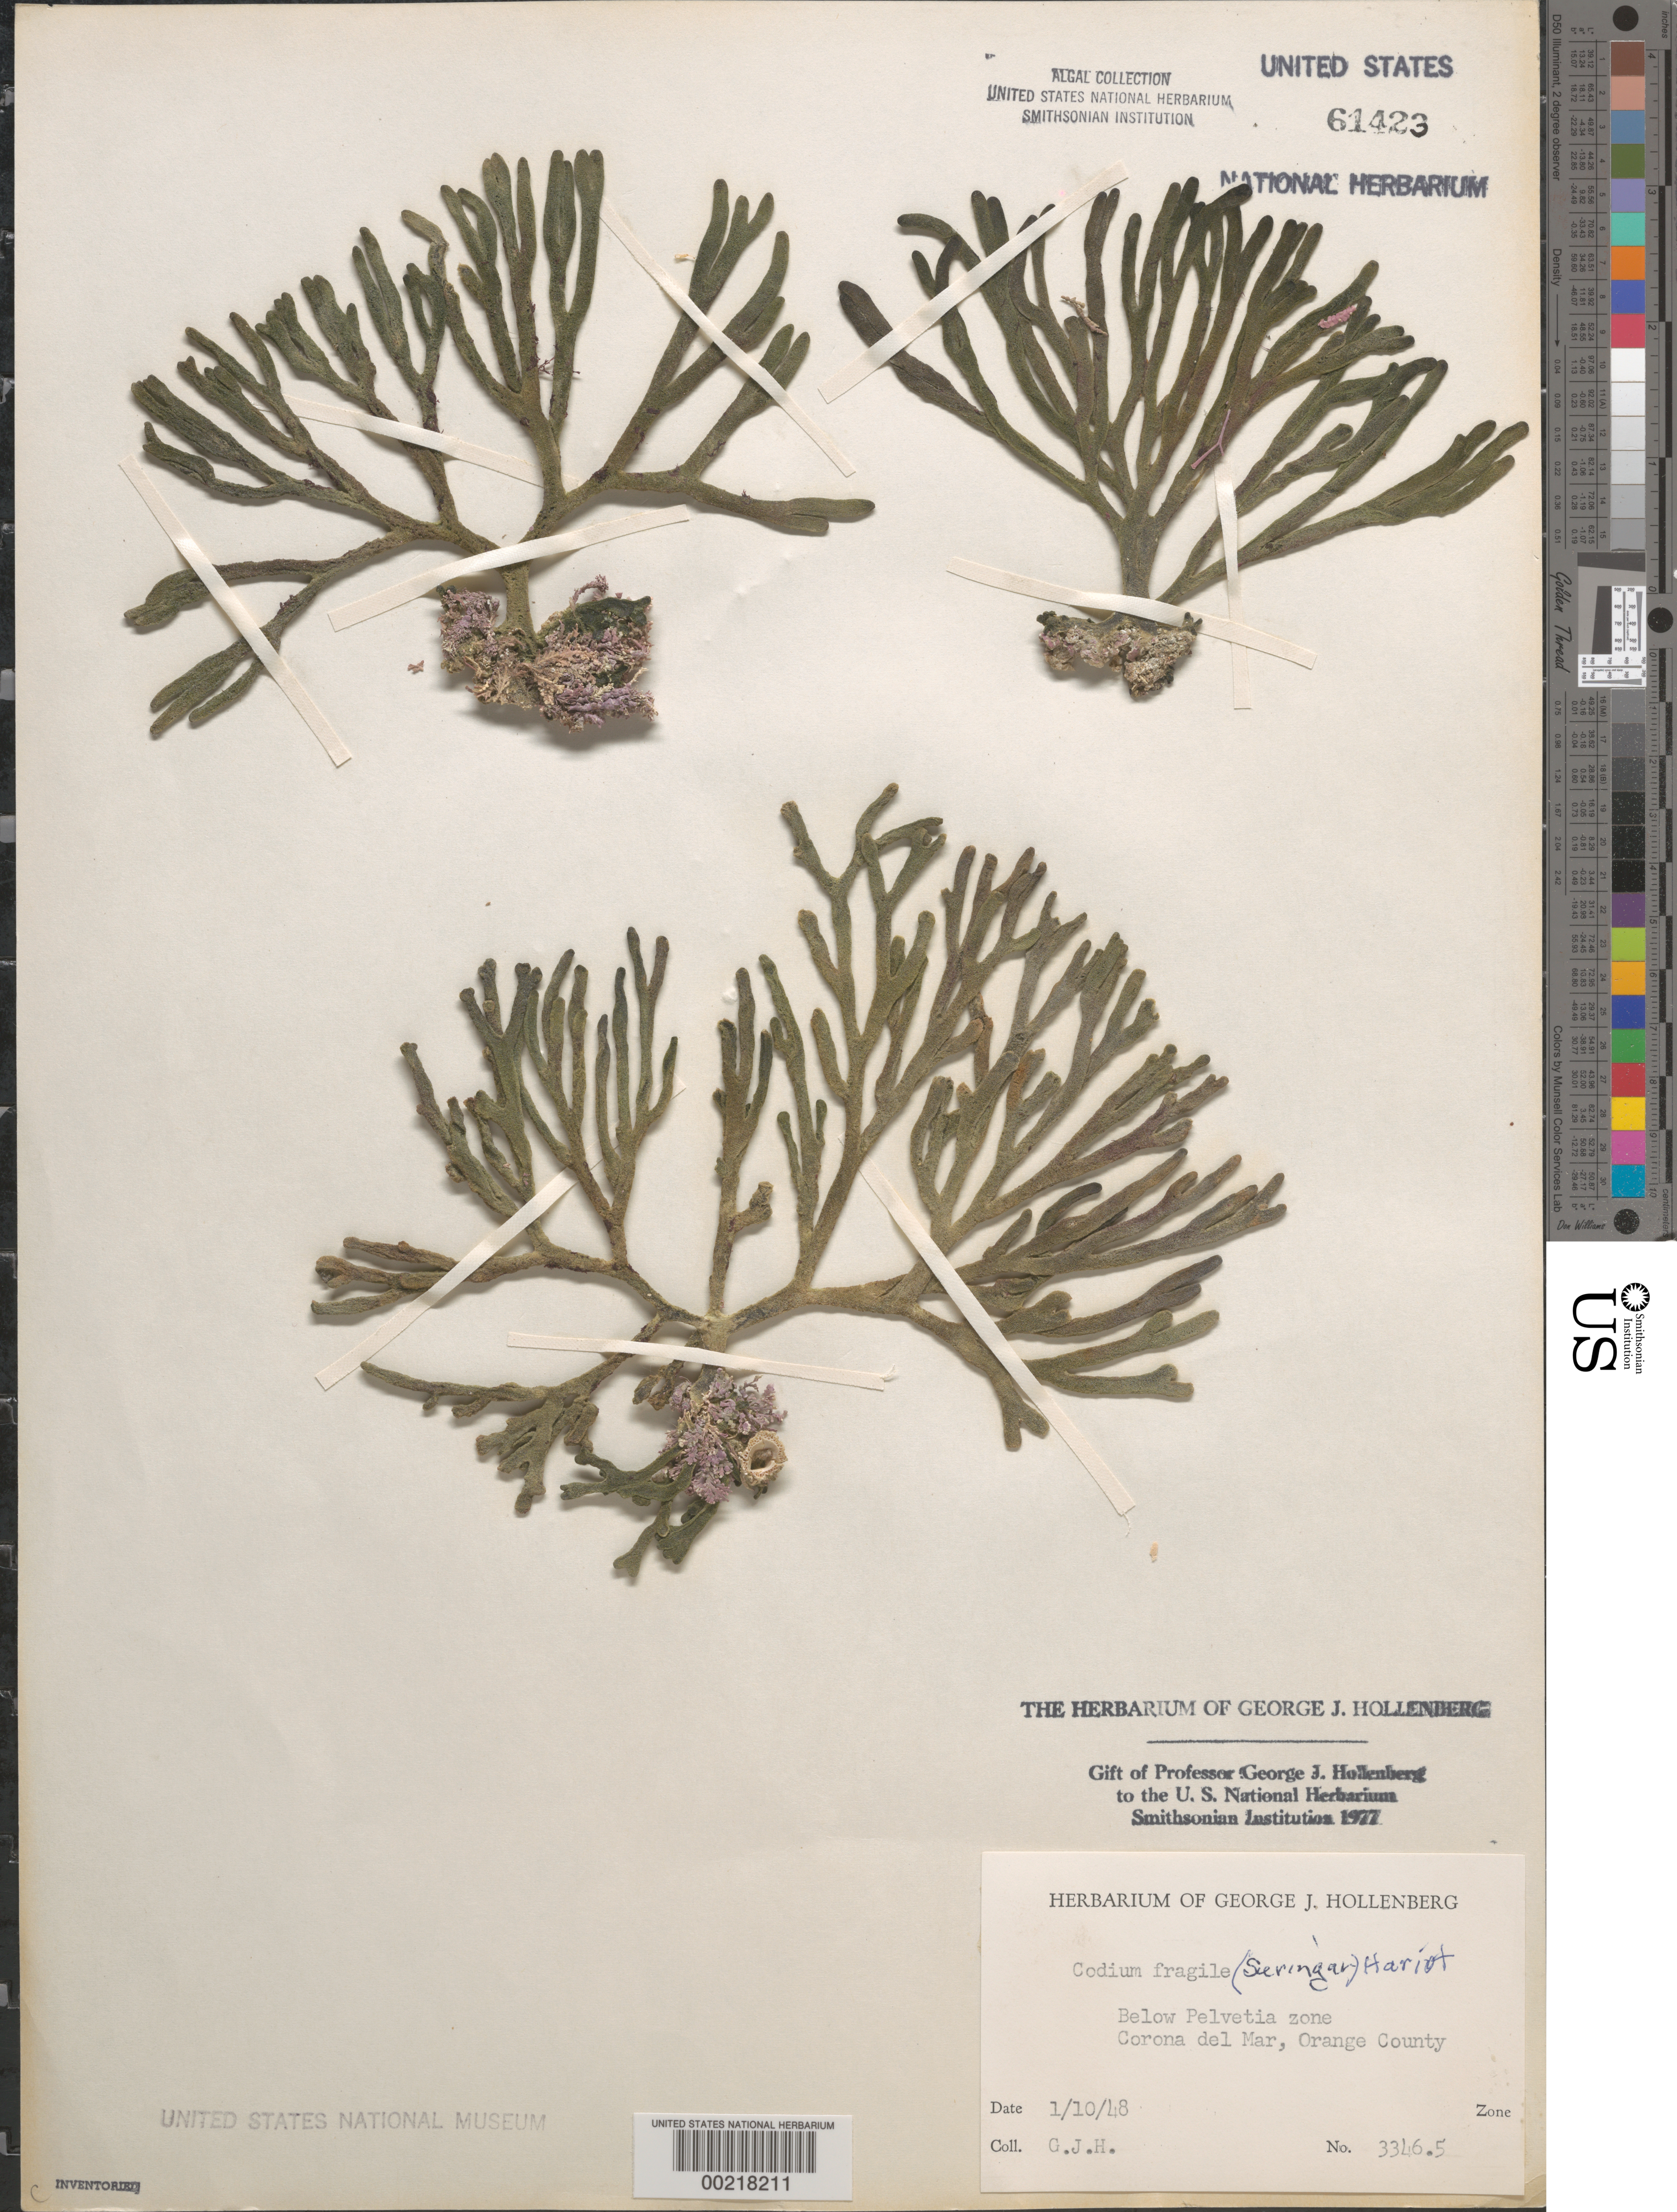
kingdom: Plantae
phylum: Chlorophyta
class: Ulvophyceae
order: Bryopsidales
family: Codiaceae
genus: Codium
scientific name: Codium fragile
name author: (Suringar) P. Hariot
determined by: Hollenberg, George J.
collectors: G. Hollenberg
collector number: GJH 3346.5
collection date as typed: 10 Jan 1935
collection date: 1935-01-10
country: United States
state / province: California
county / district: Orange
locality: Corona del Mar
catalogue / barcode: US 61423